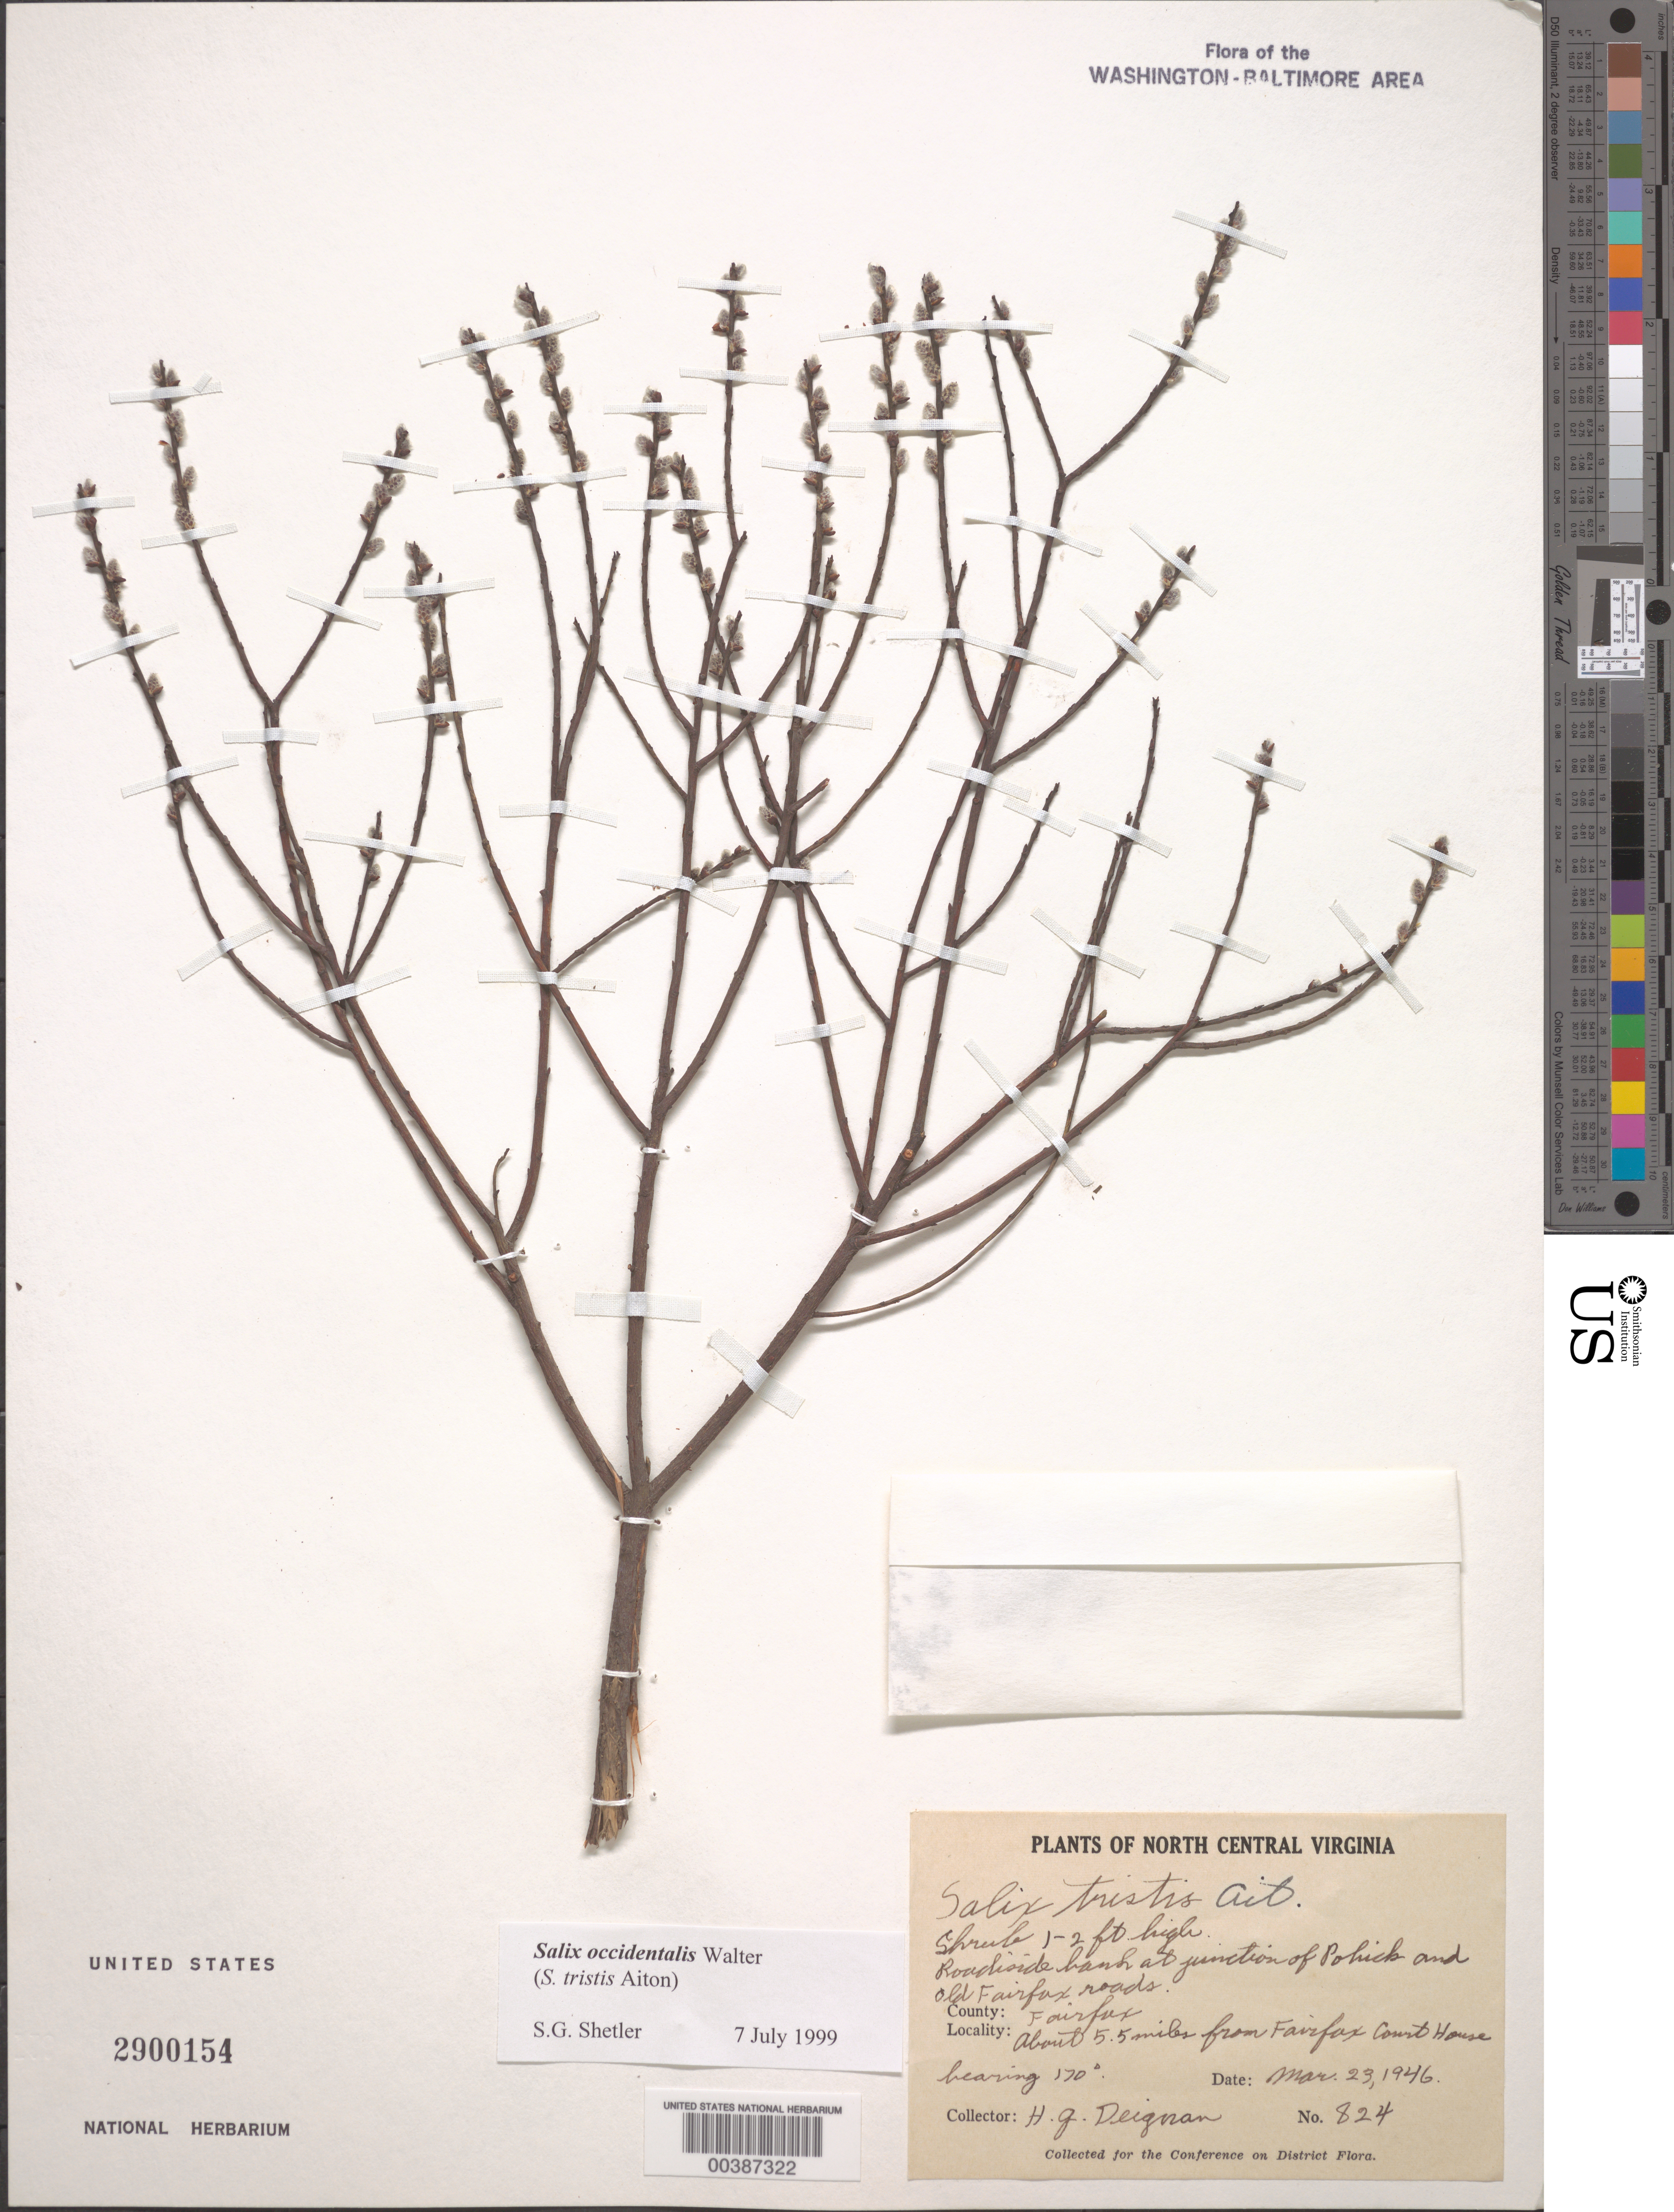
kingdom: Plantae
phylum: Tracheophyta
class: Magnoliopsida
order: Malpighiales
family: Salicaceae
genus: Salix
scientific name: Salix occidentalis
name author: Walter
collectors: H. Deignan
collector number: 824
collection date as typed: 23 Mar 1946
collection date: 1946-03-23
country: United States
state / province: Virginia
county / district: Fairfax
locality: Junction Pohick and Old Fairfax roads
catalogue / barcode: US 2900154